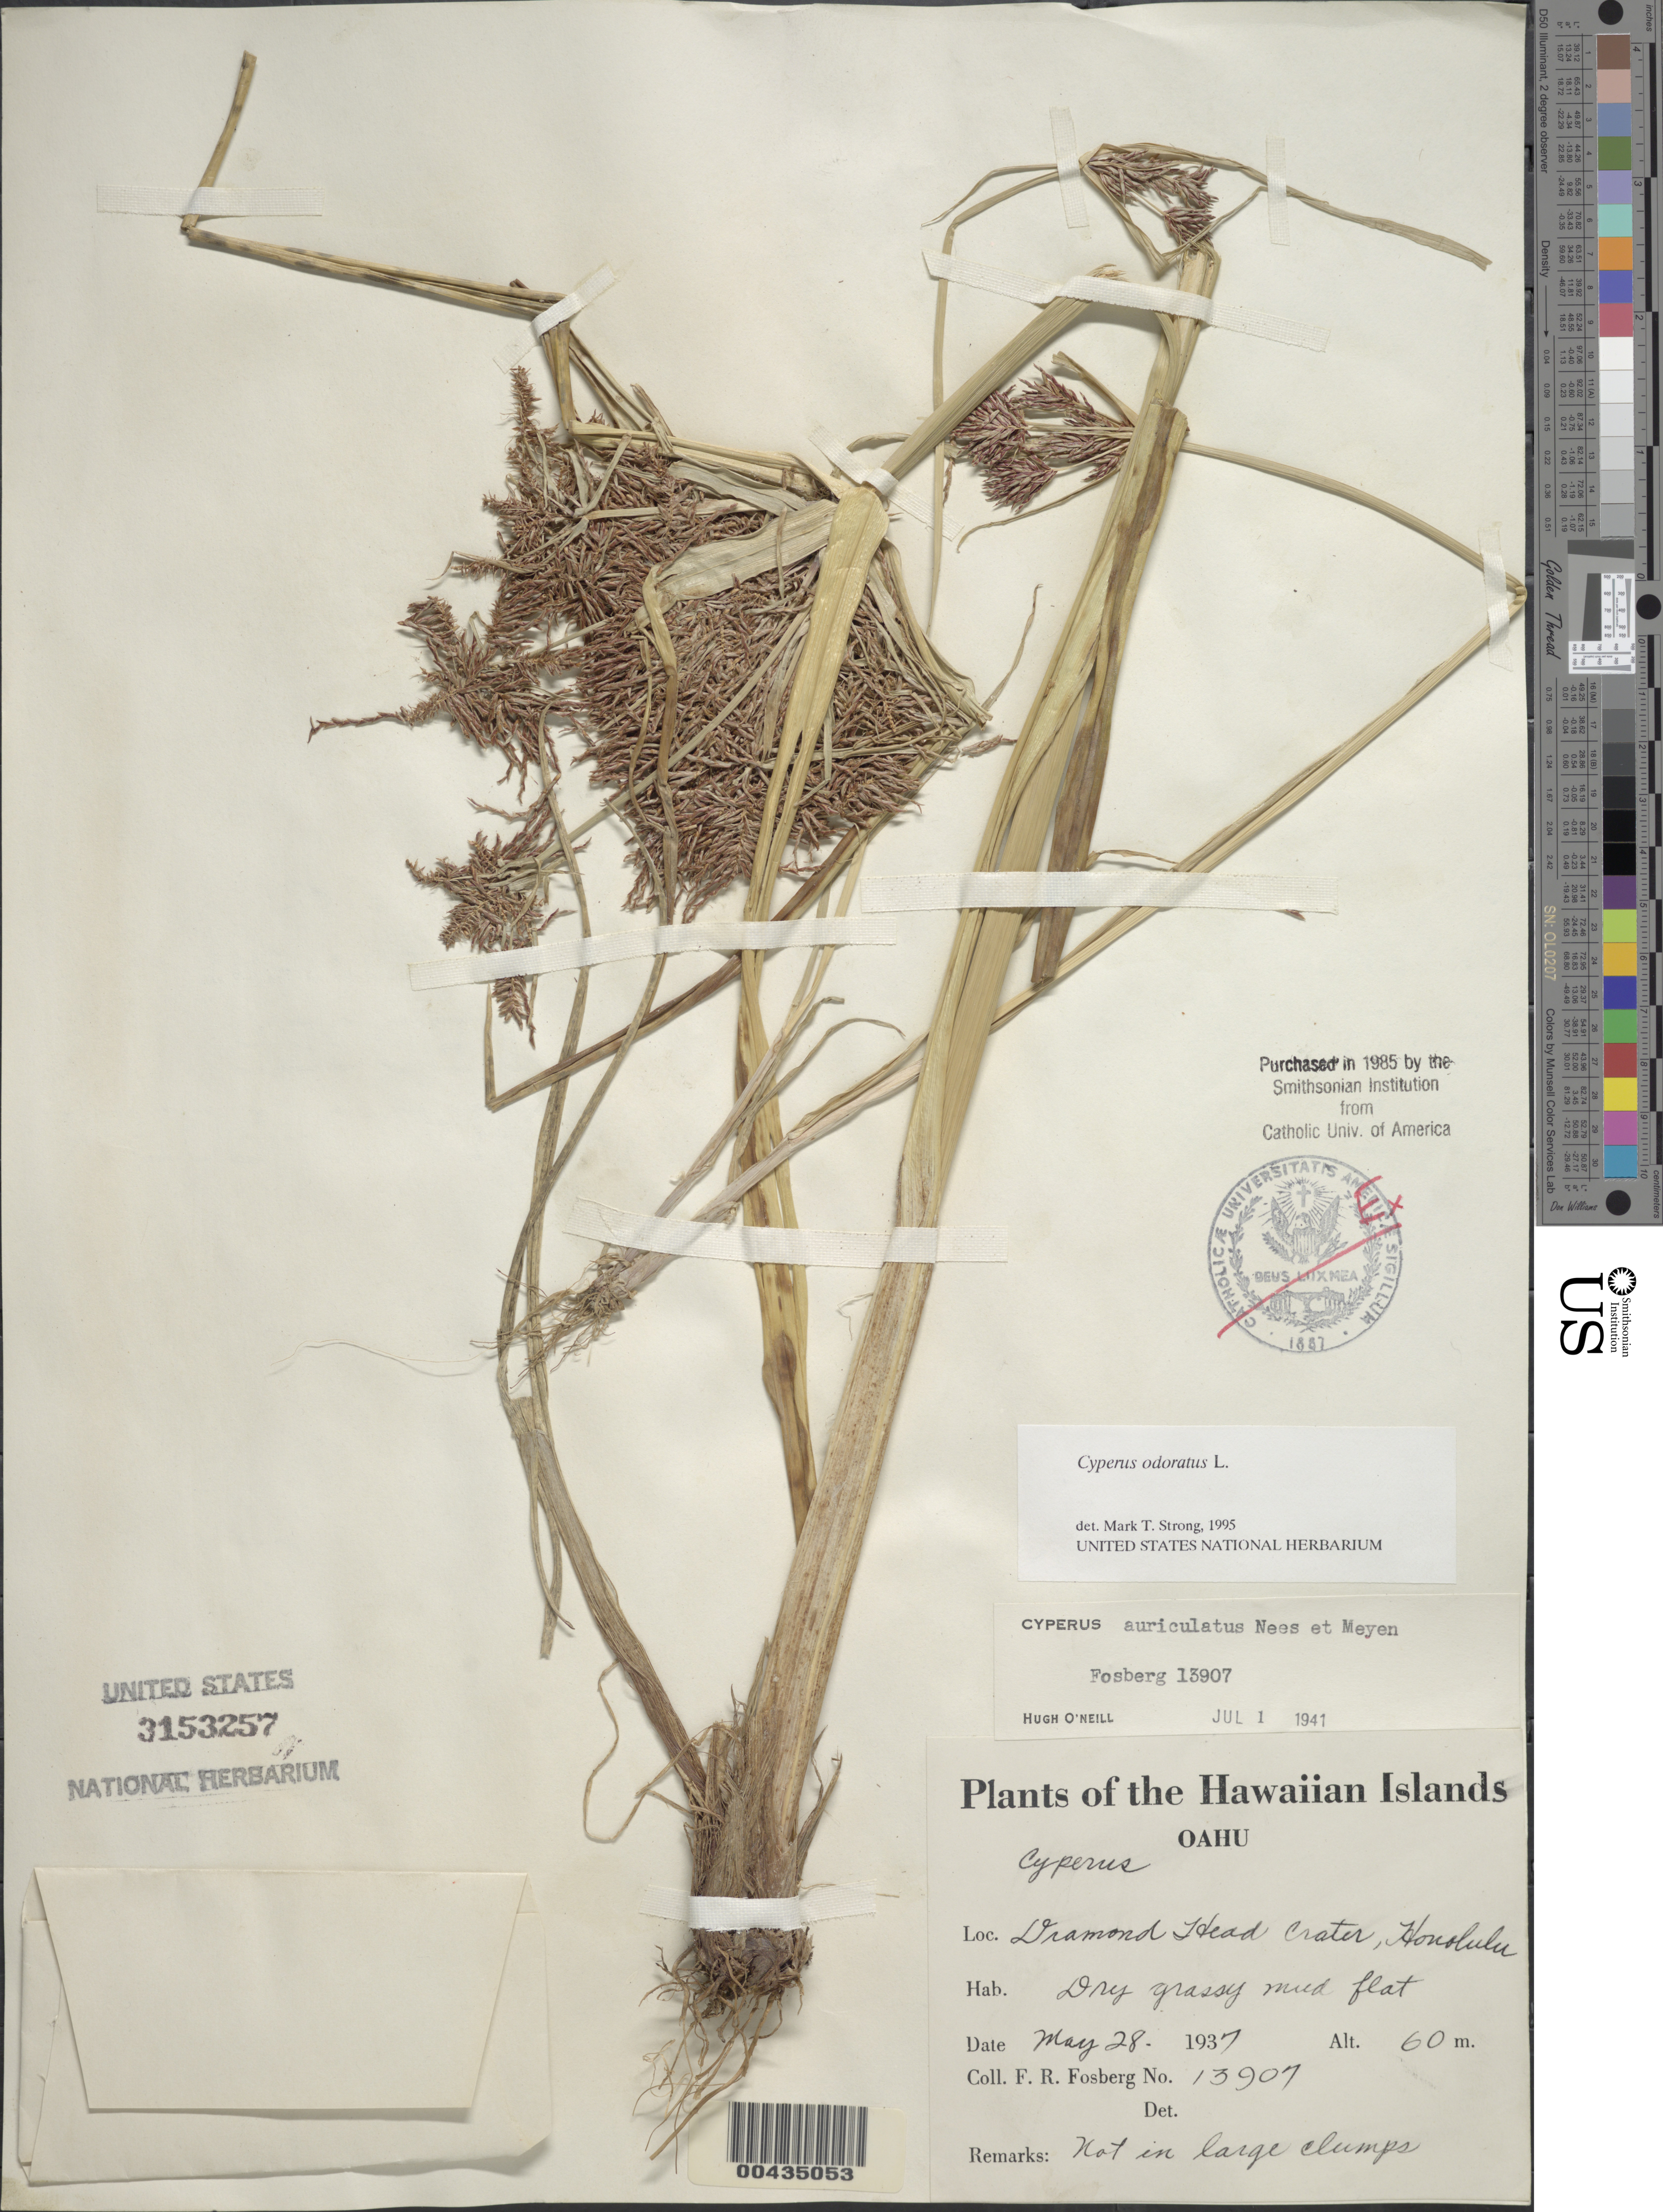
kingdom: Plantae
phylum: Tracheophyta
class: Liliopsida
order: Poales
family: Cyperaceae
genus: Cyperus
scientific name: Cyperus prescottianus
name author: Hook. & Arn.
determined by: Wagner, W. L., (BOT), Smithsonian Institution - National Museum of Natural History (UNITED STATES)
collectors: F. R. Fosberg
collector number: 13907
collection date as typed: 28 May 1937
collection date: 1937-05-28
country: United States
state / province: Hawaii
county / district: Honolulu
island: Oahu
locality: Diamond Head Crater, Honolulu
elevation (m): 60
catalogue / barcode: US 3153257